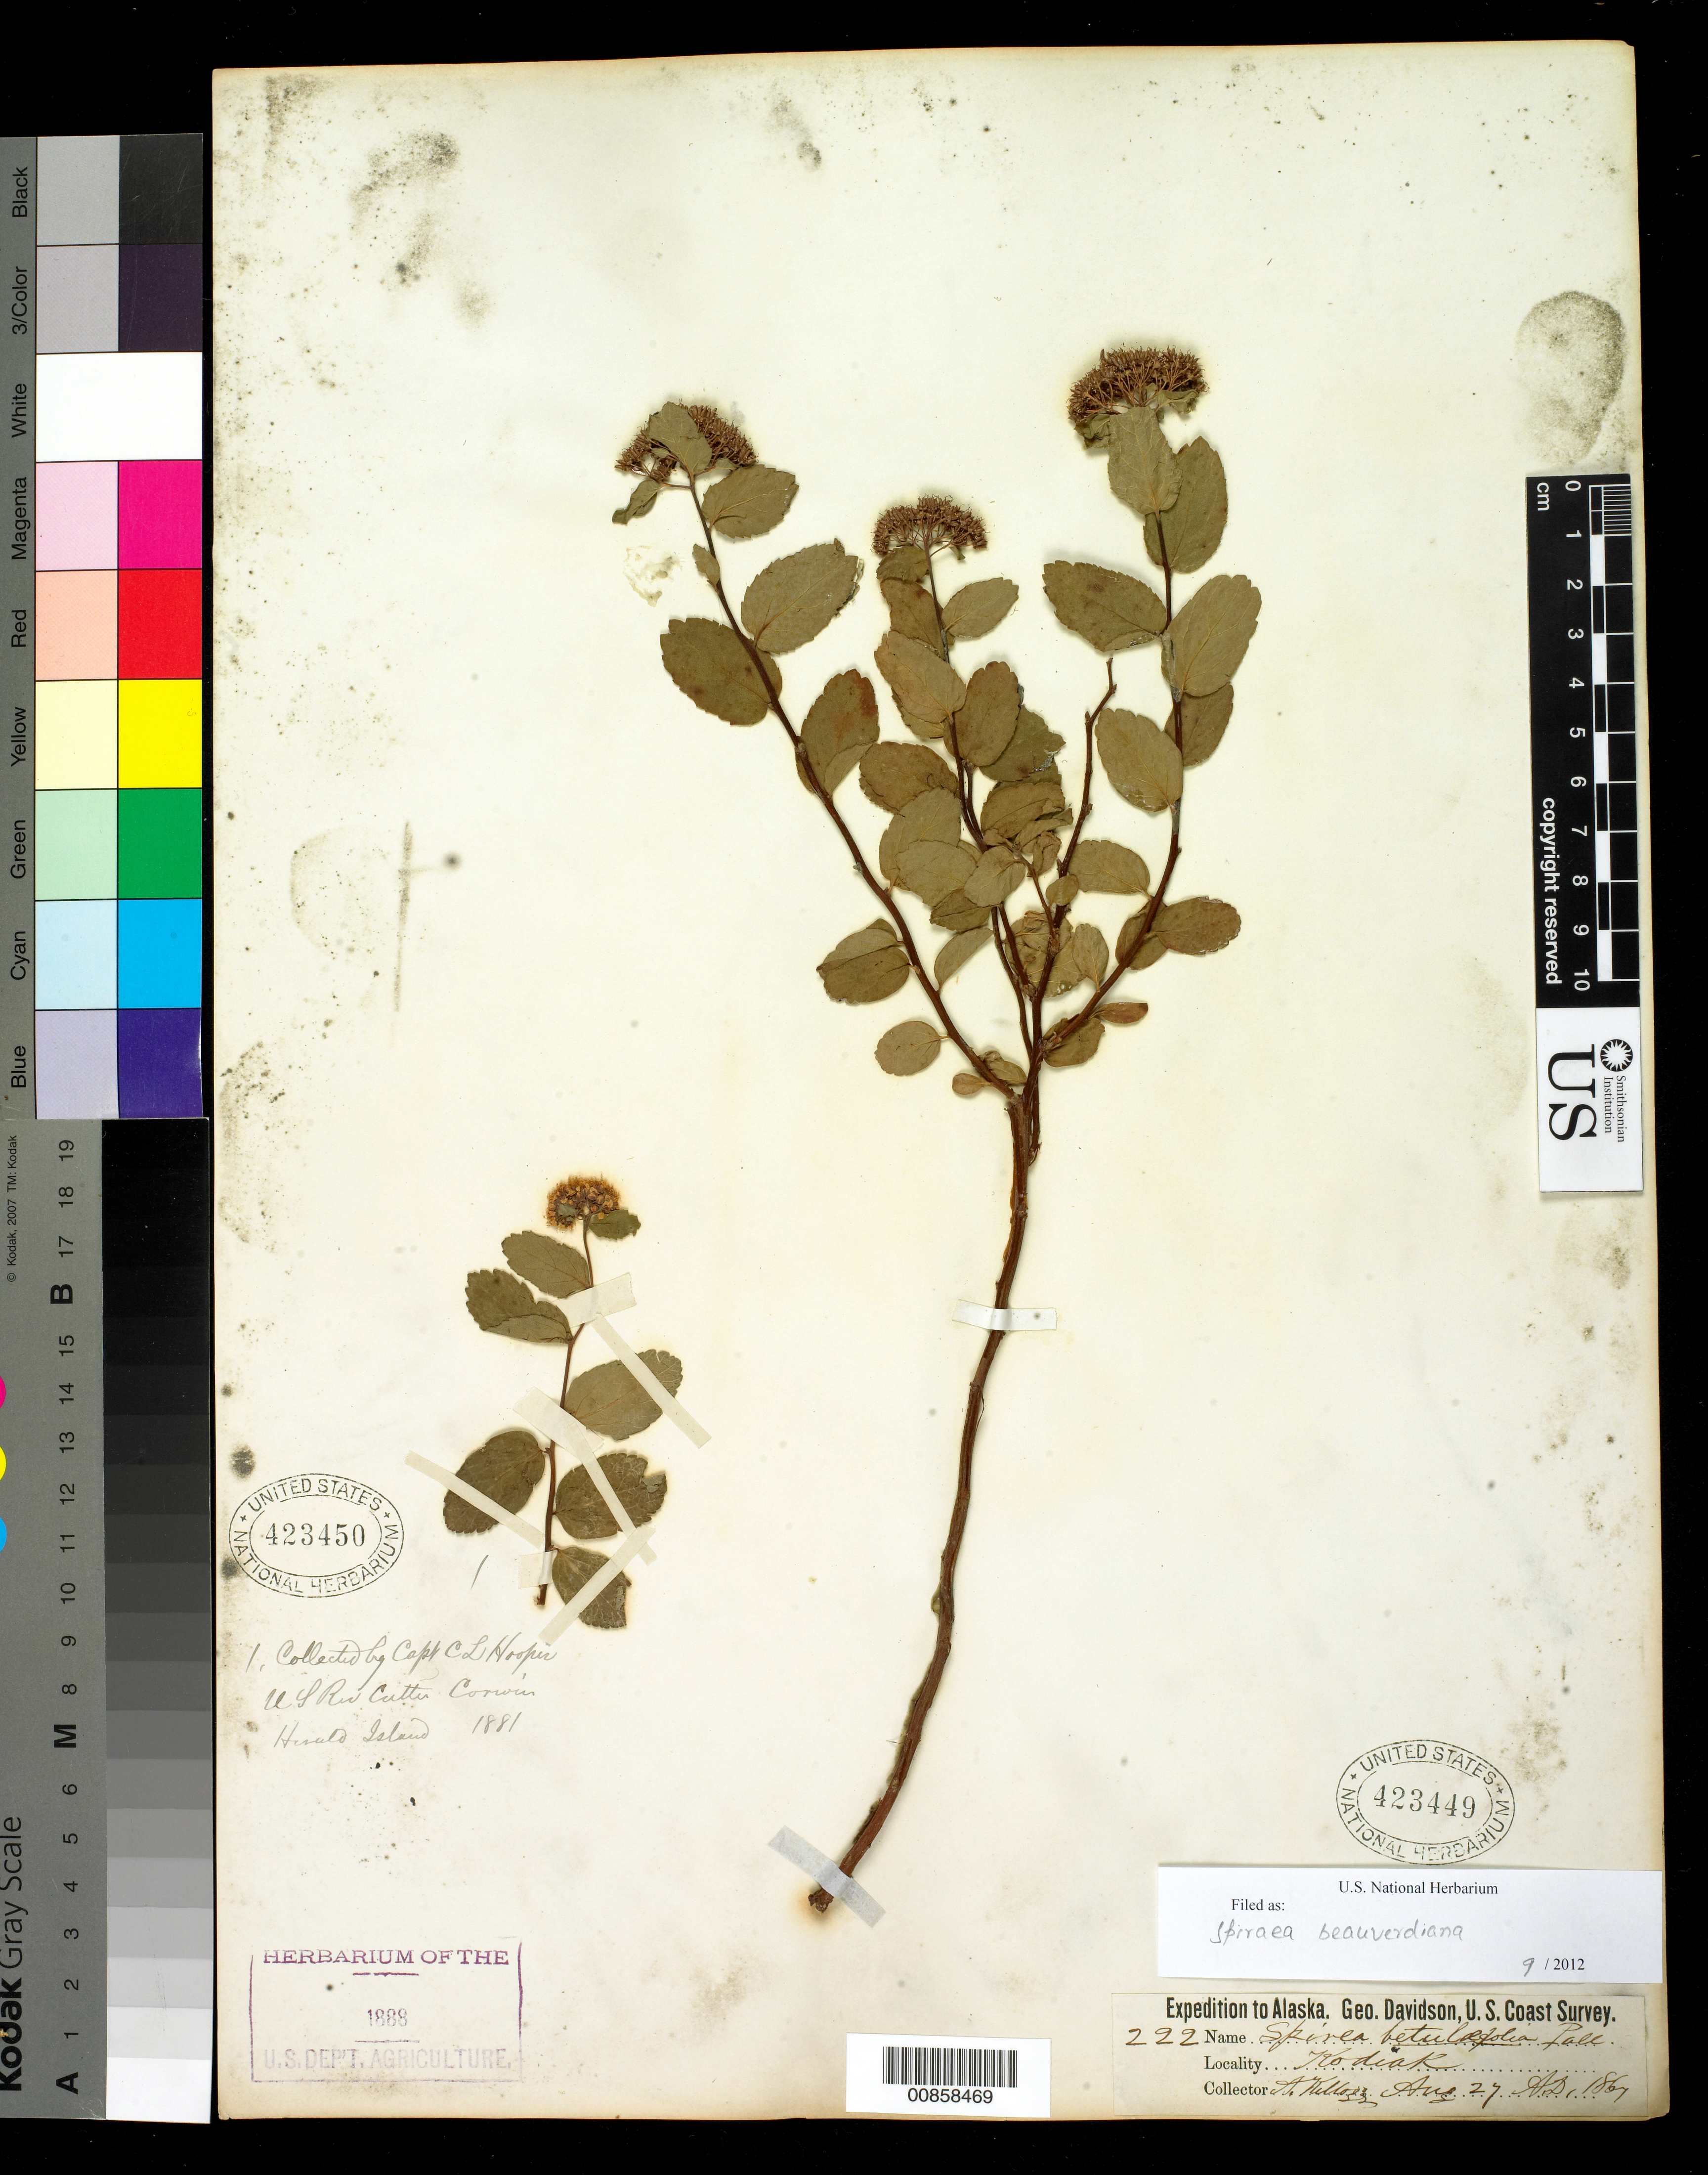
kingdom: Plantae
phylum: Tracheophyta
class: Magnoliopsida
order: Rosales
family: Rosaceae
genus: Spiraea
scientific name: Spiraea beauverdiana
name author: C.K. Schneid.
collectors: A. Kellog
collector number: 222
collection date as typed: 27 Aug 1867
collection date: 1867-08-27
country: United States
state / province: Alaska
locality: Kodiak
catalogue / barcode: US 423449